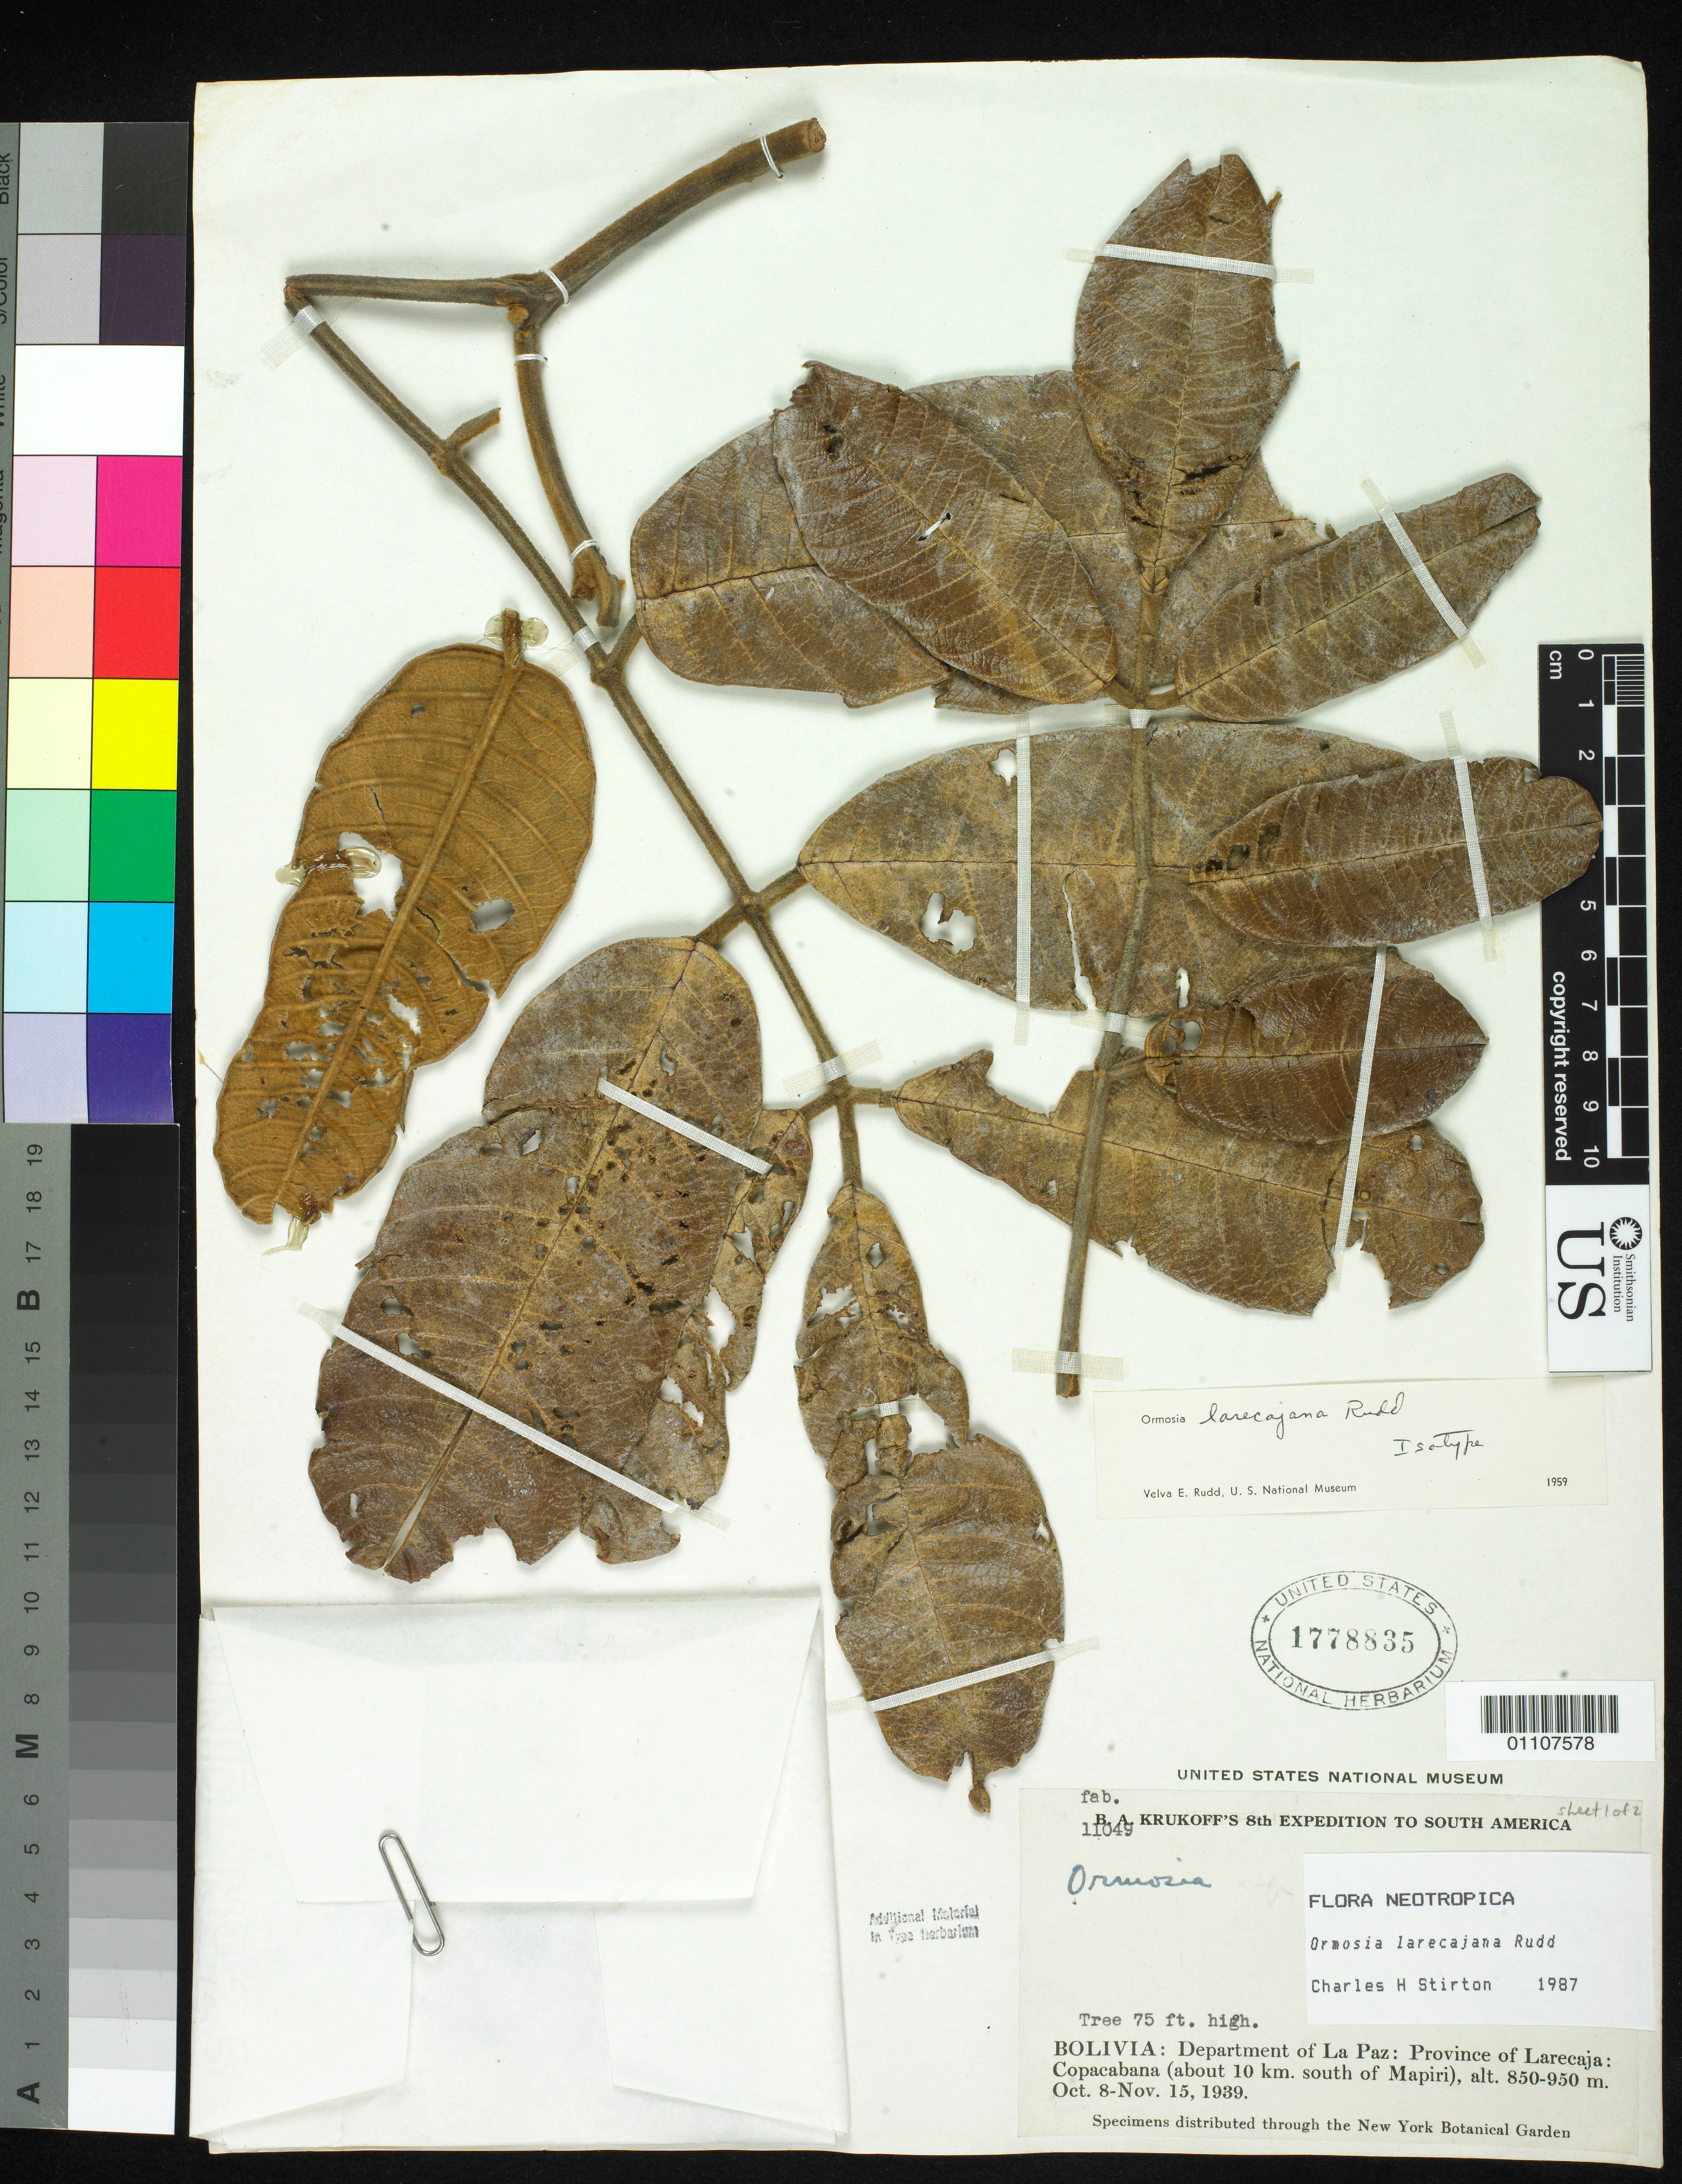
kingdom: Plantae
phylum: Tracheophyta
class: Magnoliopsida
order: Fabales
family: Fabaceae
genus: Ormosia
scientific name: Ormosia larecajana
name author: Rudd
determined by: Rudd, V. E.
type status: Isotype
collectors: B. A. Krukoff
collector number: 11049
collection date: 1939-10-08/1939-11-15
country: Bolivia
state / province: La Paz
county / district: Larecaja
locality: Copacabana ( about 10 km south of Mapiri )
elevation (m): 850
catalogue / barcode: US 1778835